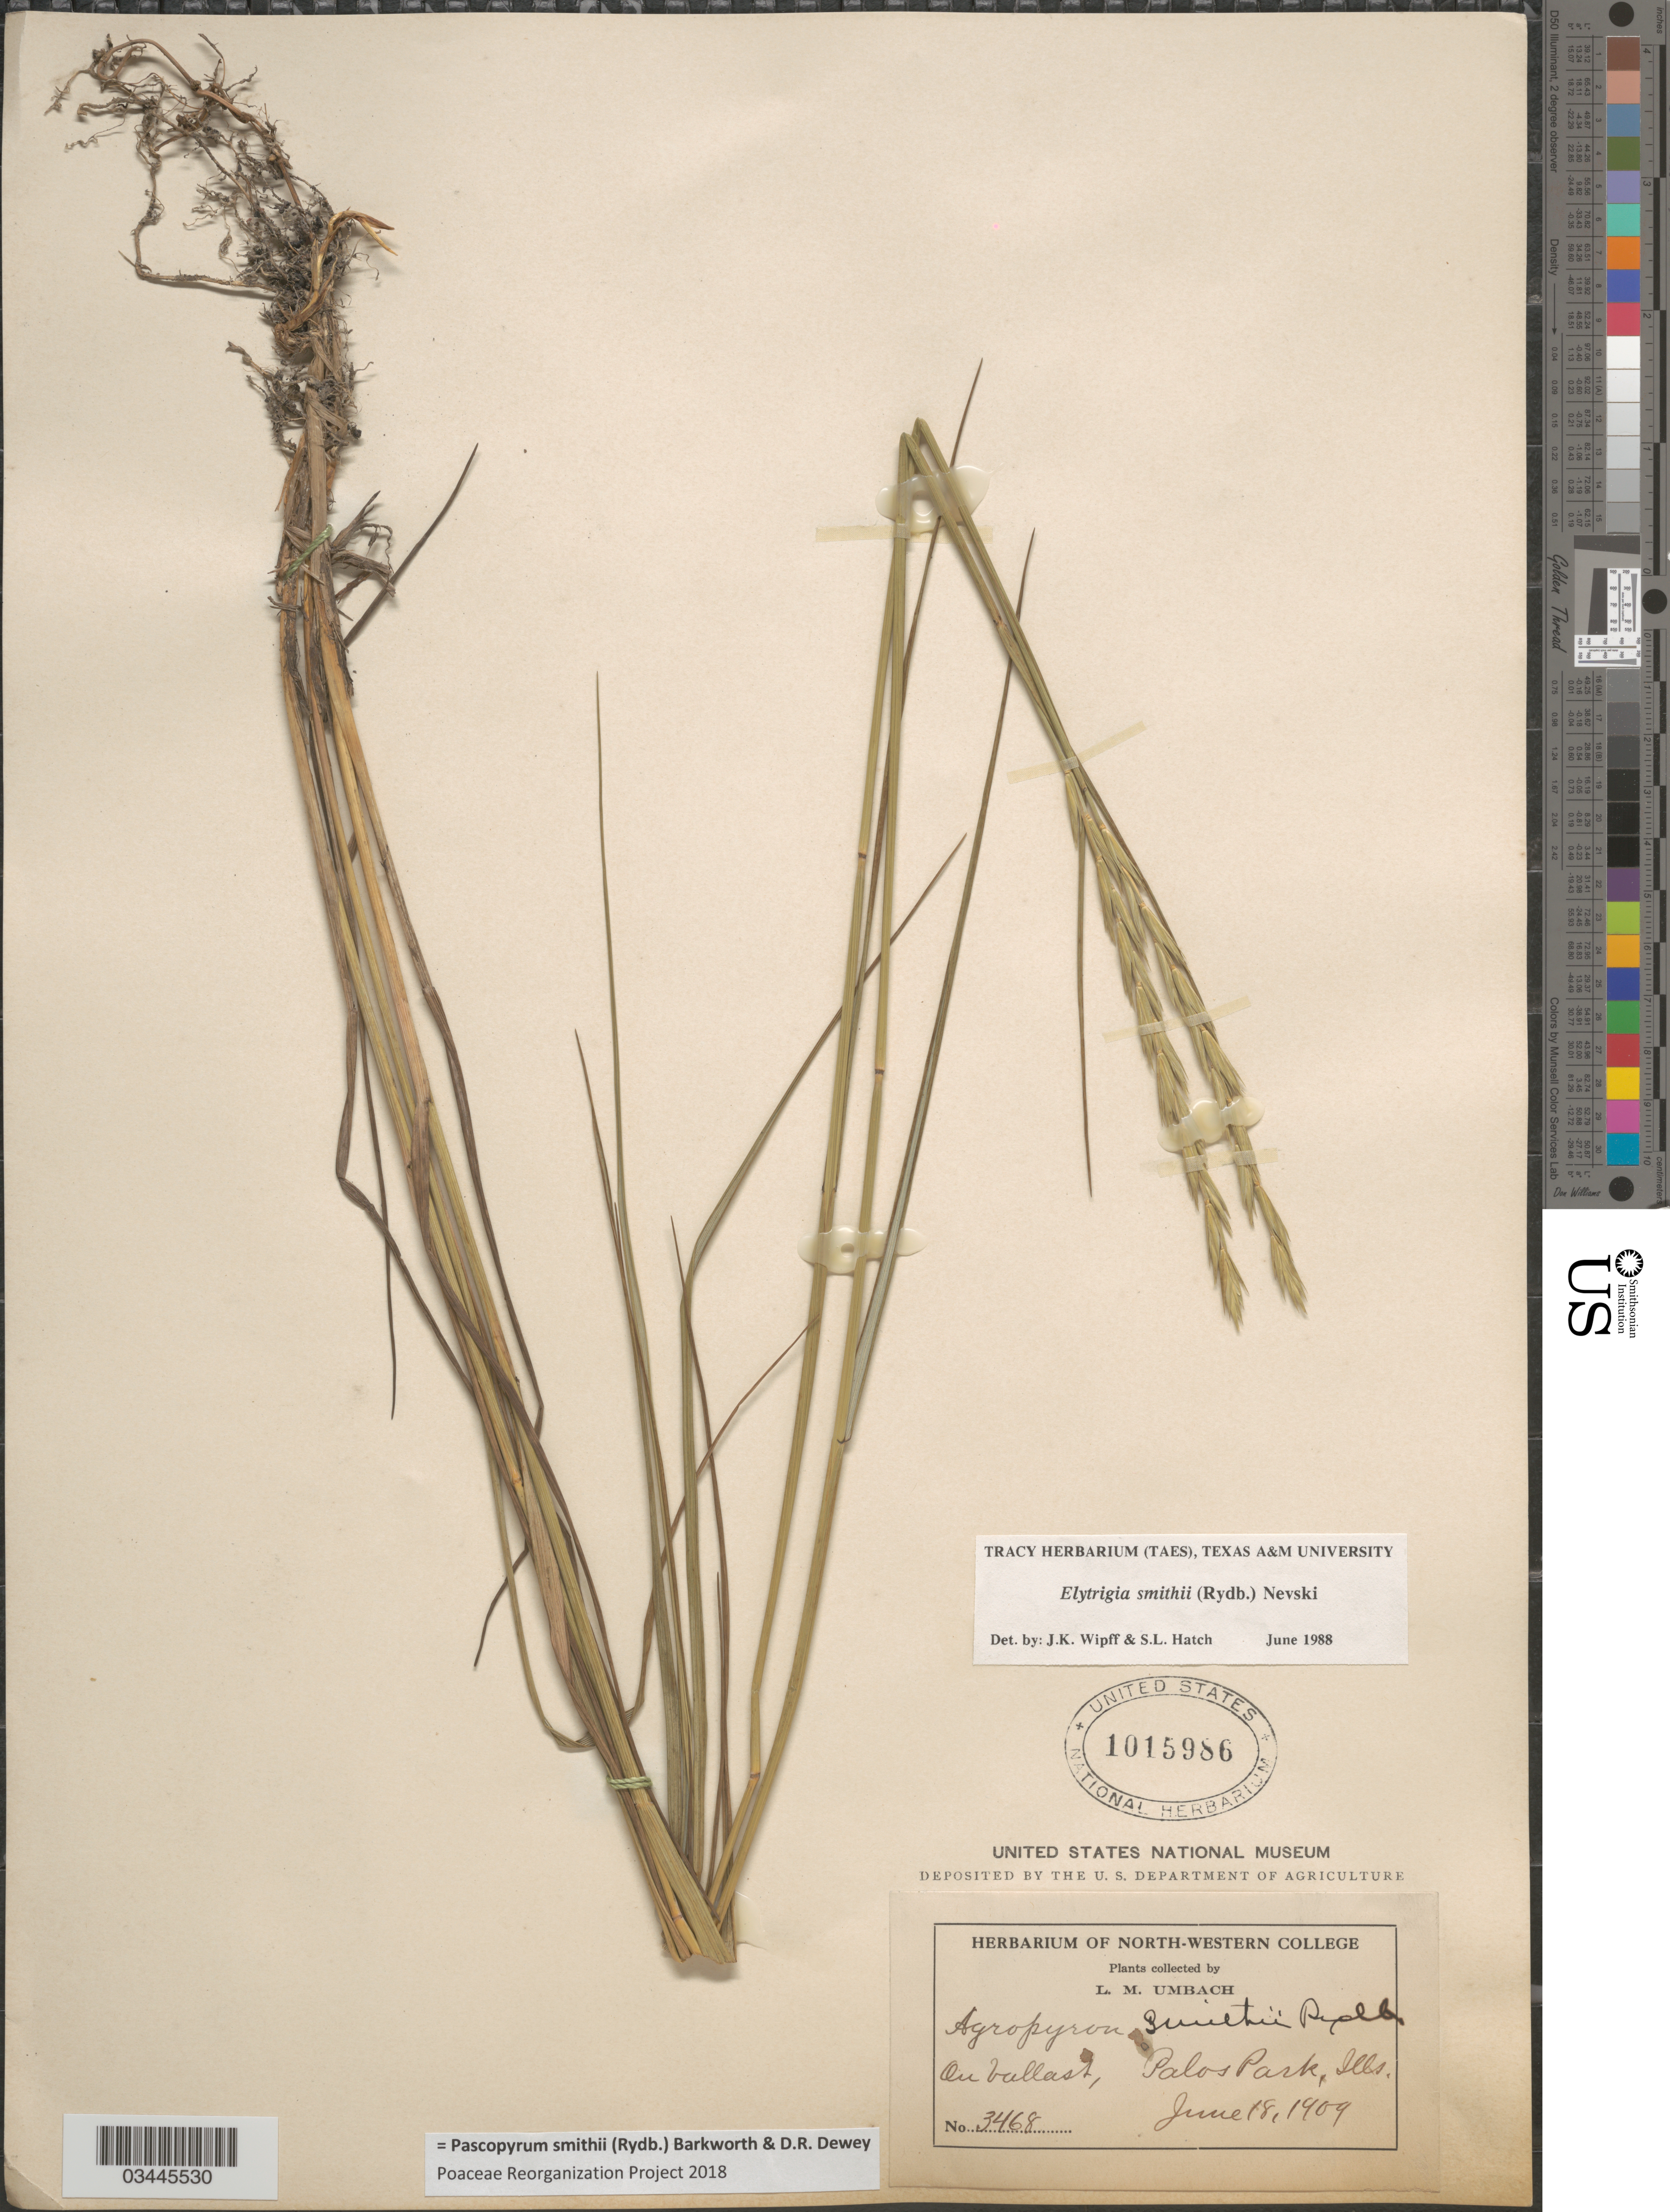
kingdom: Plantae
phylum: Tracheophyta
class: Liliopsida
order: Poales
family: Poaceae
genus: Pascopyrum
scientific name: Pascopyrum smithii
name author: (Rydb.) Barkworth & Dewey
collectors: L. M. Umbach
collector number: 3468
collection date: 1909-06-18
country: United States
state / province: Illinois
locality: On ballast, Palos Park.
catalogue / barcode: US 1015986